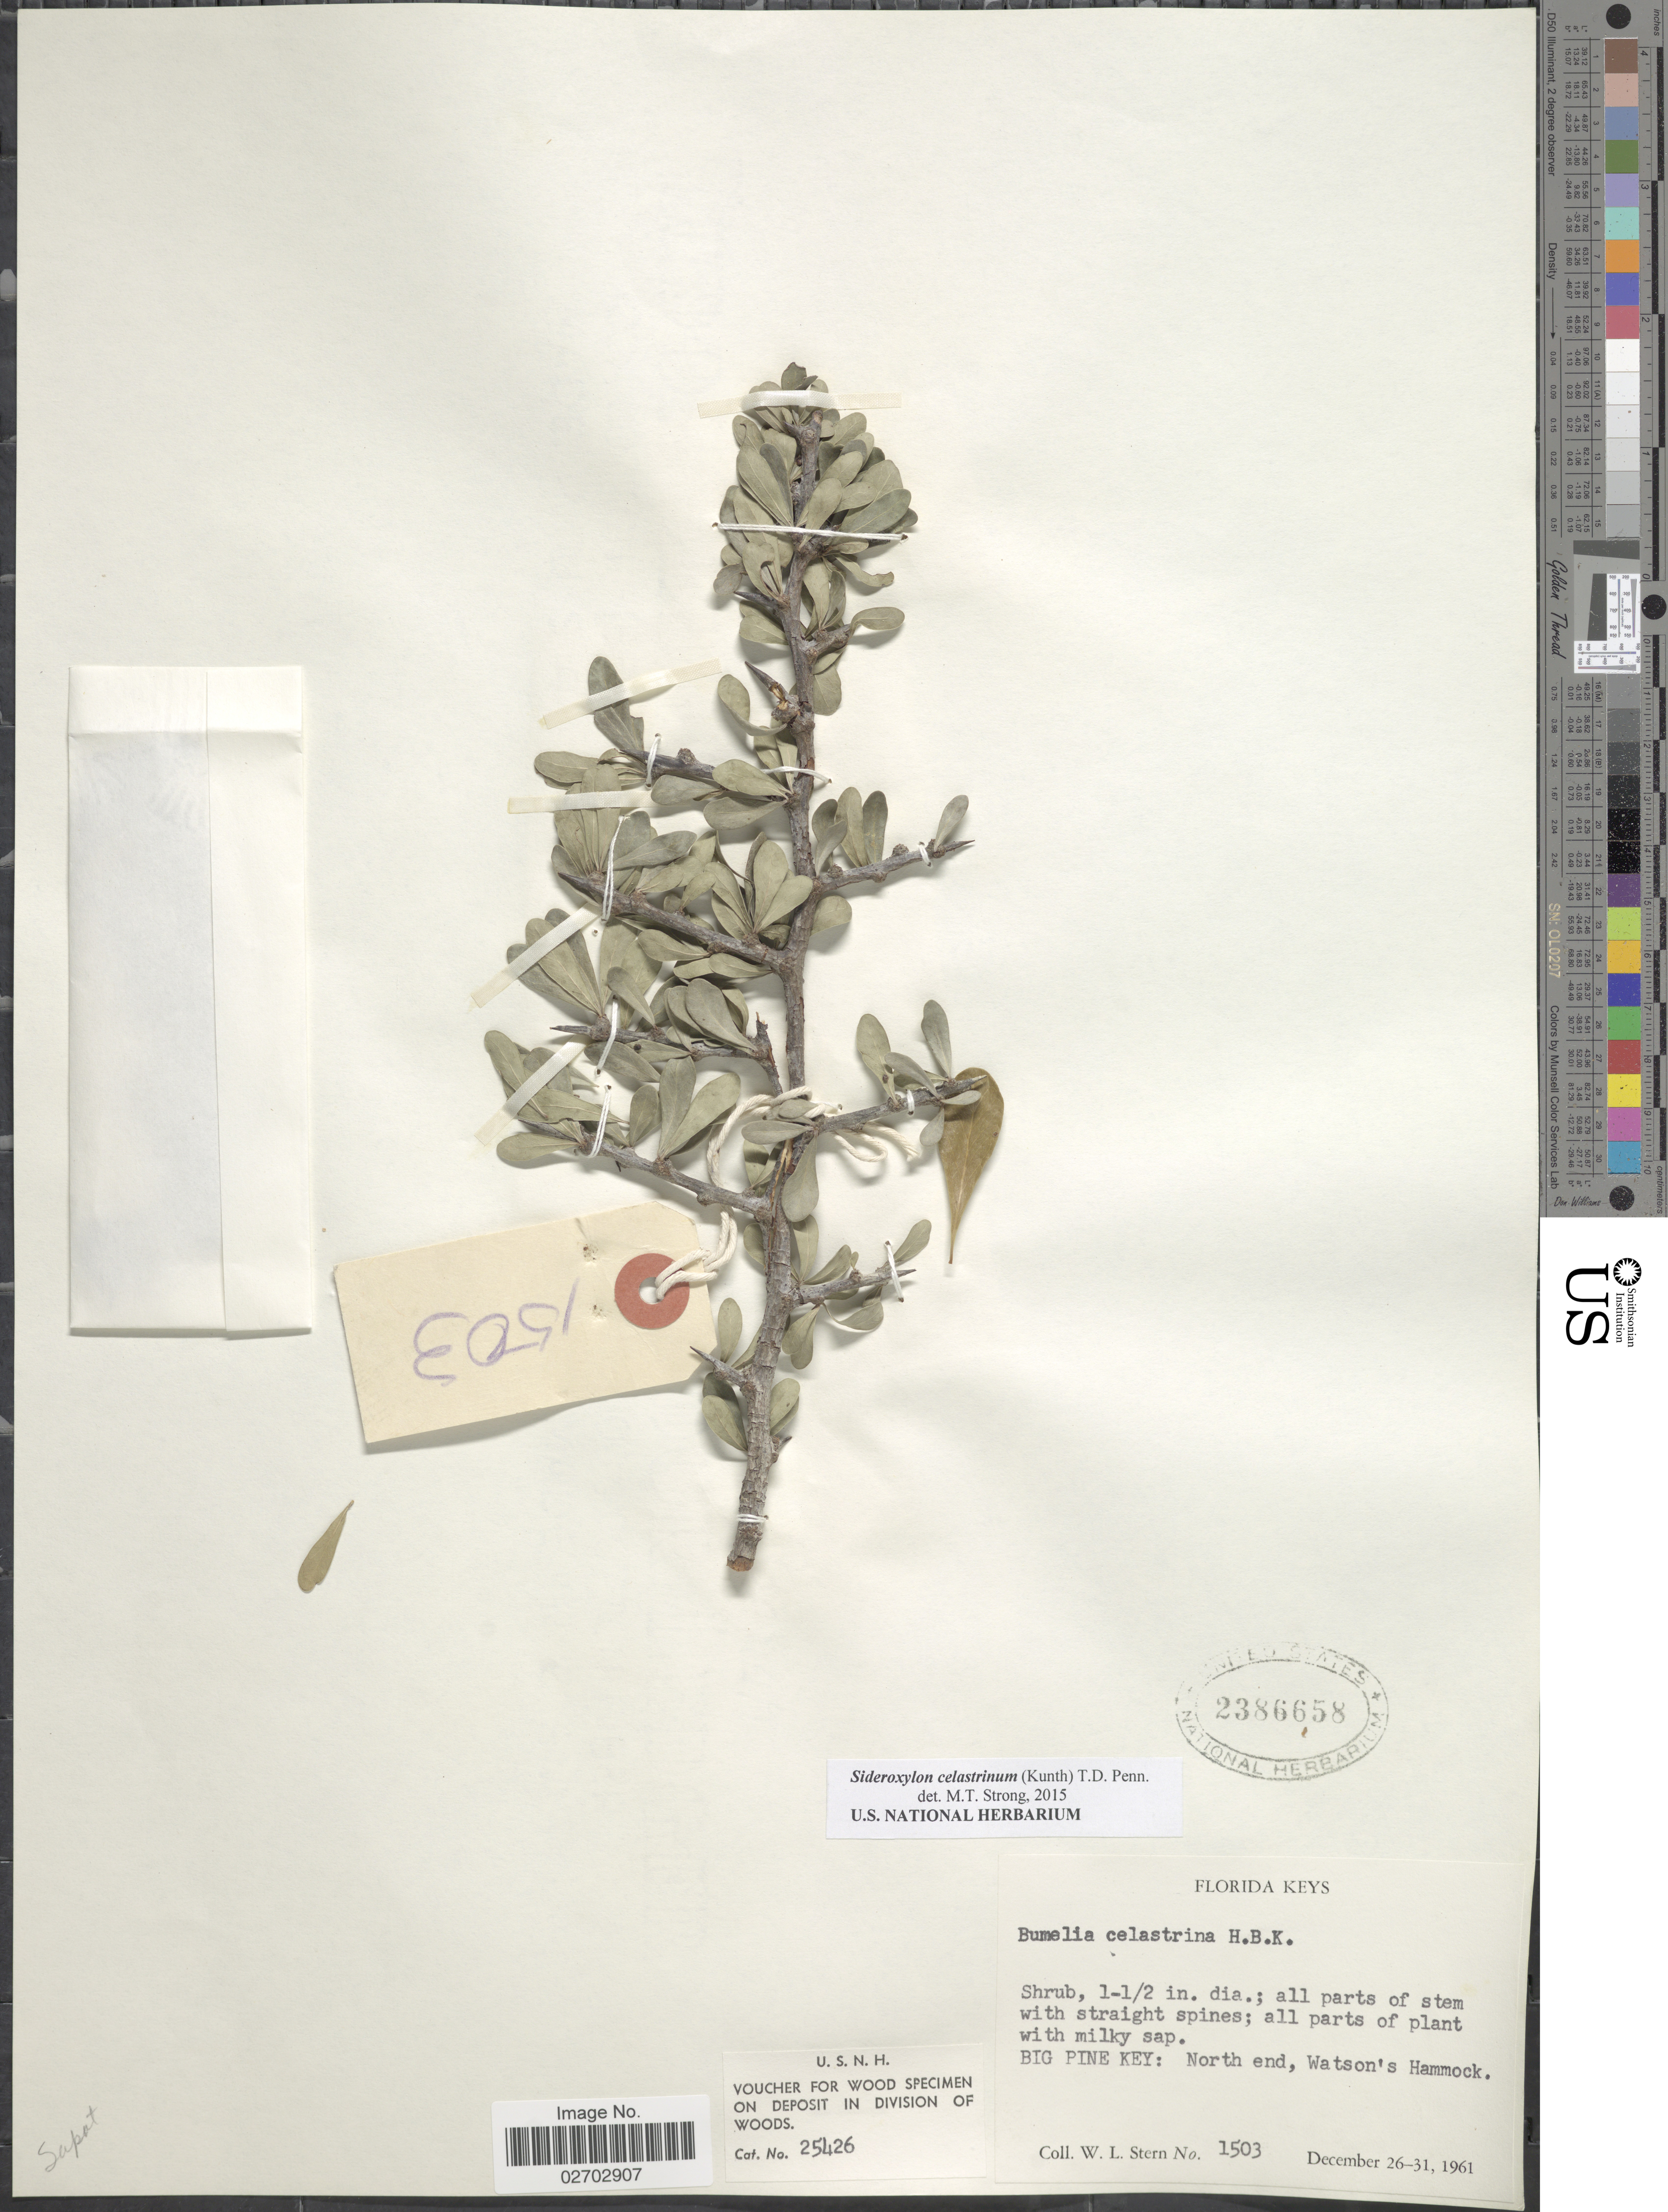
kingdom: Plantae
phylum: Tracheophyta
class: Magnoliopsida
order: Ericales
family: Sapotaceae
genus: Sideroxylon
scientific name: Sideroxylon celastrinum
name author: (Kunth) T.D. Penn.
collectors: W. L. Stern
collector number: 1503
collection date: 1961-12-26/1961-12-31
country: United States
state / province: Florida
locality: Big Pine Key: North end, Watson's Hammock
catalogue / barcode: US 2386658